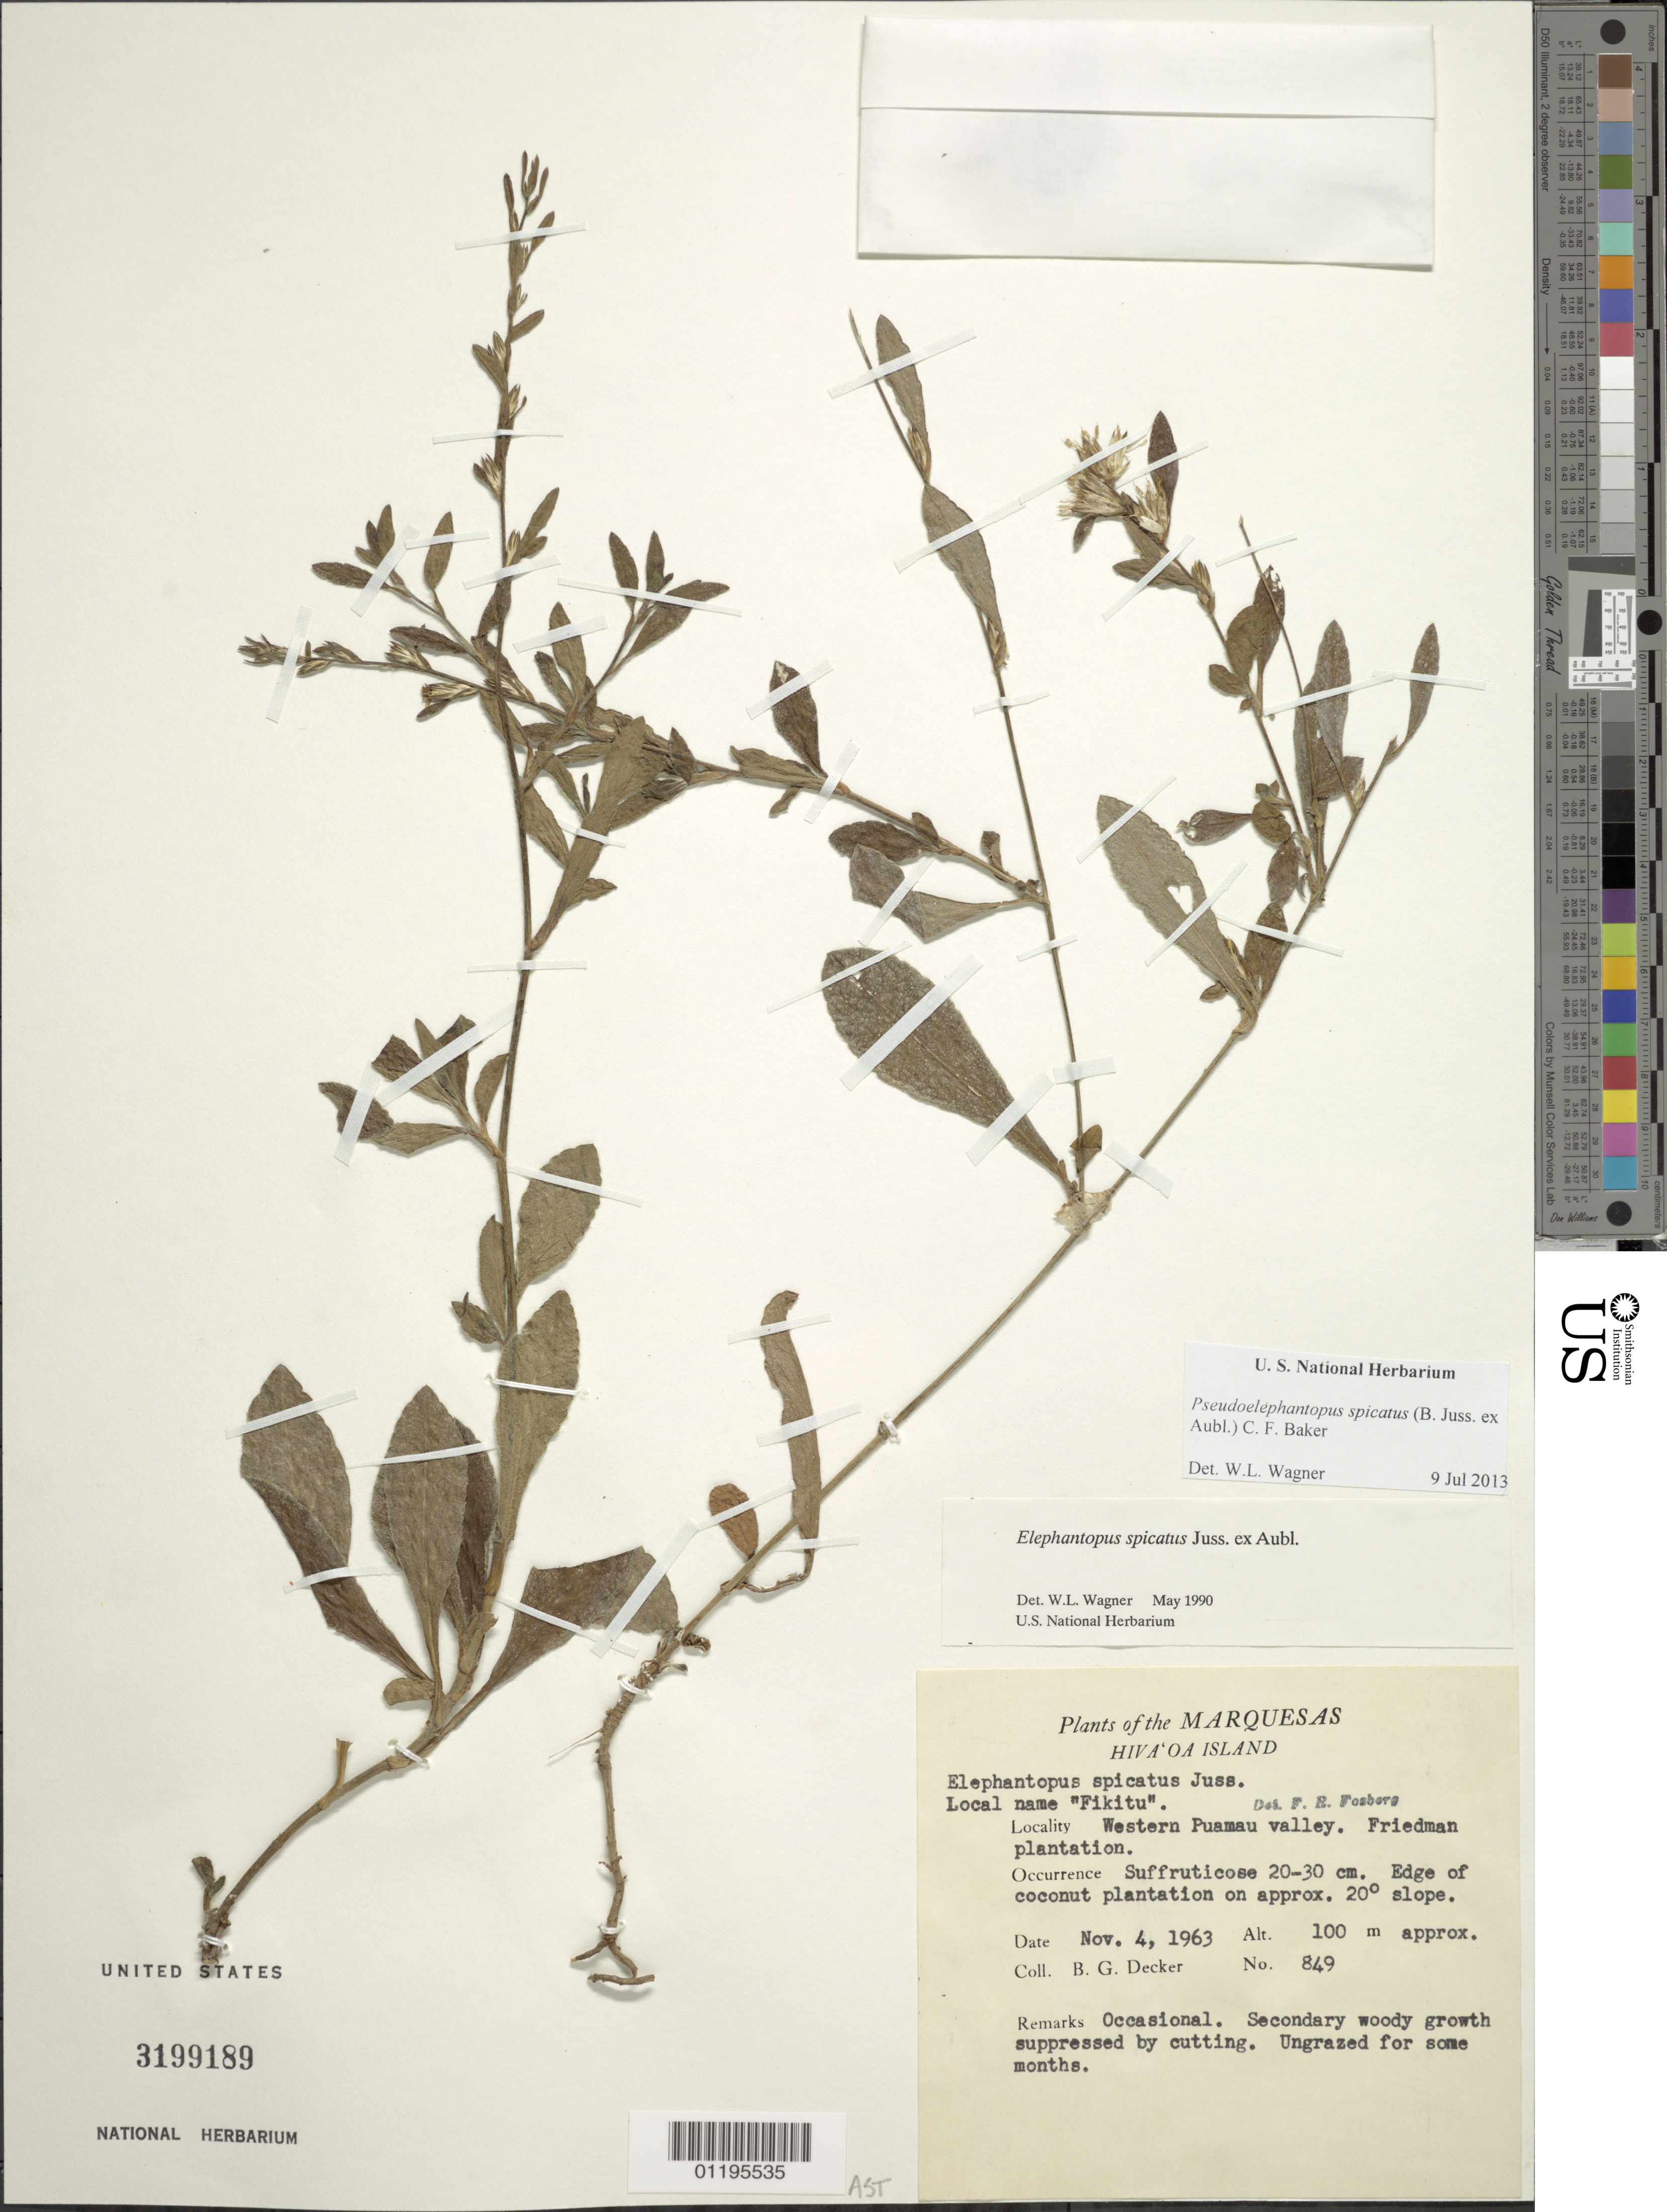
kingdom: Plantae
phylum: Tracheophyta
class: Magnoliopsida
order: Asterales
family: Asteraceae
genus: Pseudelephantopus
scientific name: Pseudelephantopus spicatus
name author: (Juss. ex Aubl.) C.F. Baker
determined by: Wagner, W. L., (BOT), Smithsonian Institution - National Museum of Natural History (UNITED STATES)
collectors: B. G. Decker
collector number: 849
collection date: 1963-11-04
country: French Polynesia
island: Hiva Oa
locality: W Puamau Valley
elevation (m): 100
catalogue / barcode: US 3199189